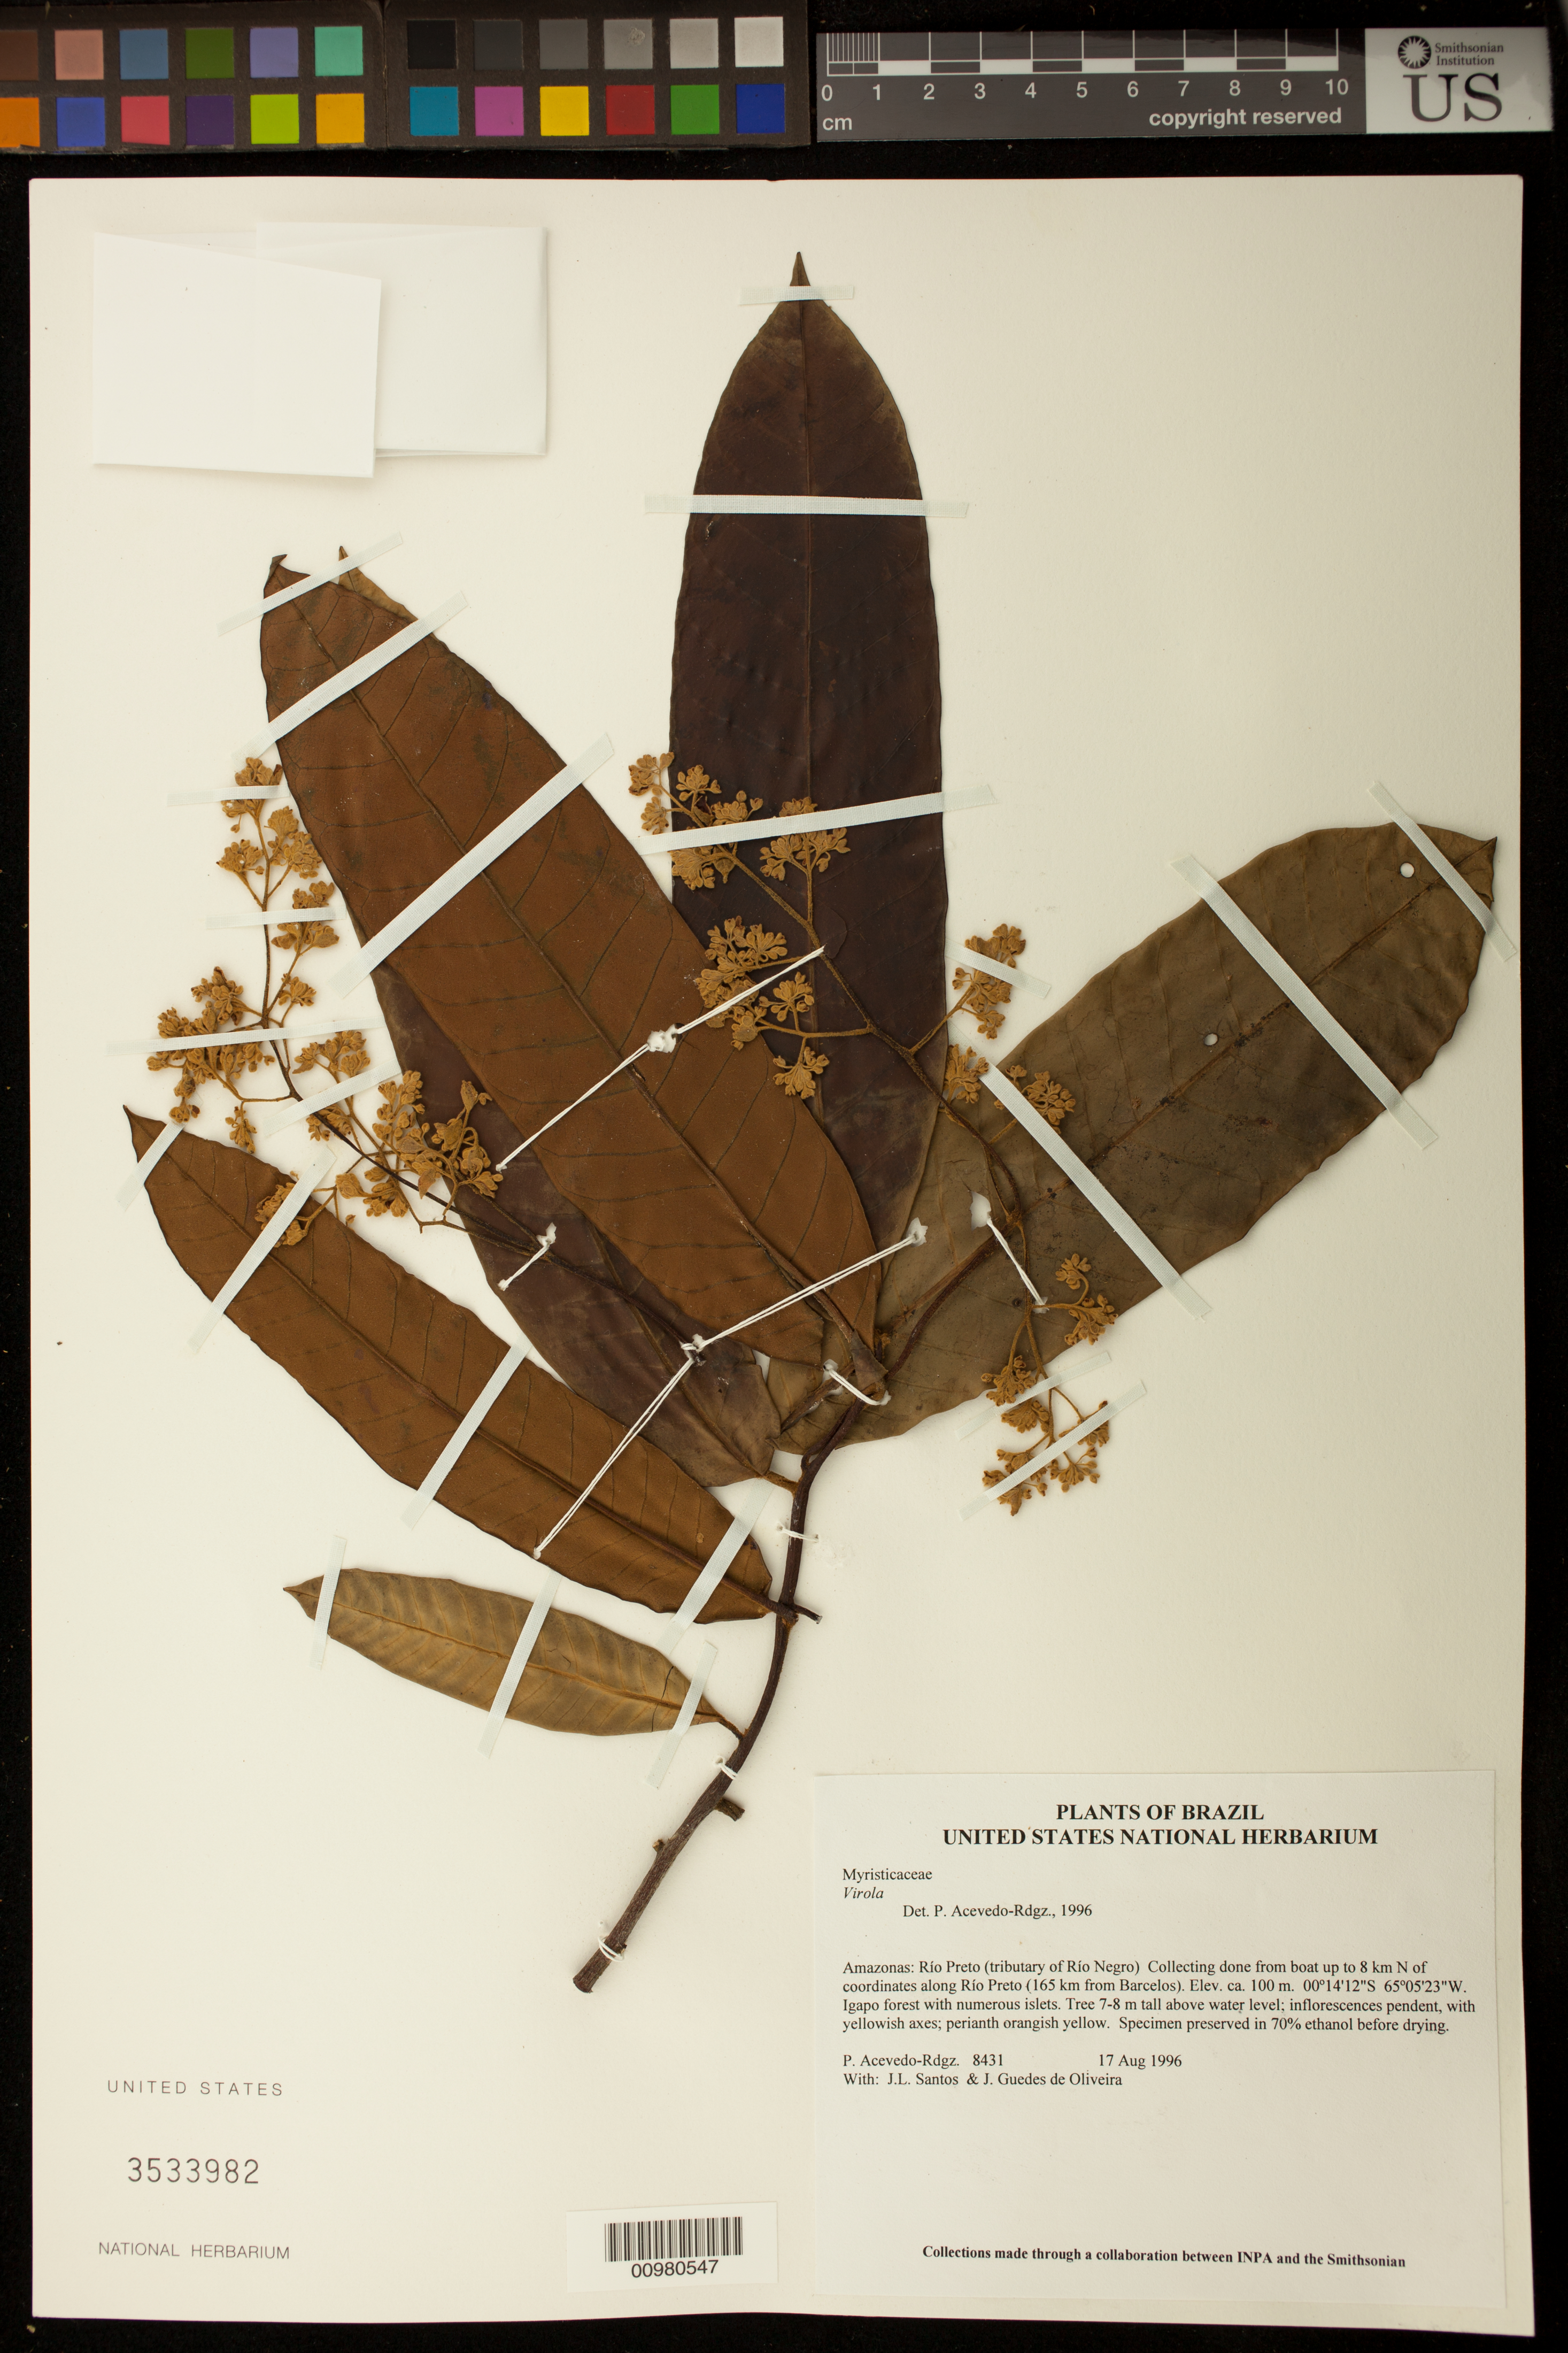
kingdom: Plantae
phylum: Tracheophyta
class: Magnoliopsida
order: Magnoliales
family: Myristicaceae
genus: Virola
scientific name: Virola sp.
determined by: Acevedo-Rodríguez, P., (BOT), Smithsonian Institution - National Museum of Natural History (UNITED STATES)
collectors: P. Acevedo-Rodr., J. L. Santos & J. Guedes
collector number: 8431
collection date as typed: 17 Aug 1996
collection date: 1996-08-17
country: Brazil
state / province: Amazonas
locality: Amazonas: Río Preto (tributary of Río Negro) Collecting done from boat up to 8 km N of coordinates along Río Preto (165 km from Barcelos).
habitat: Igapo forest with numerous islets.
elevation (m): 100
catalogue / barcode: US 3533982